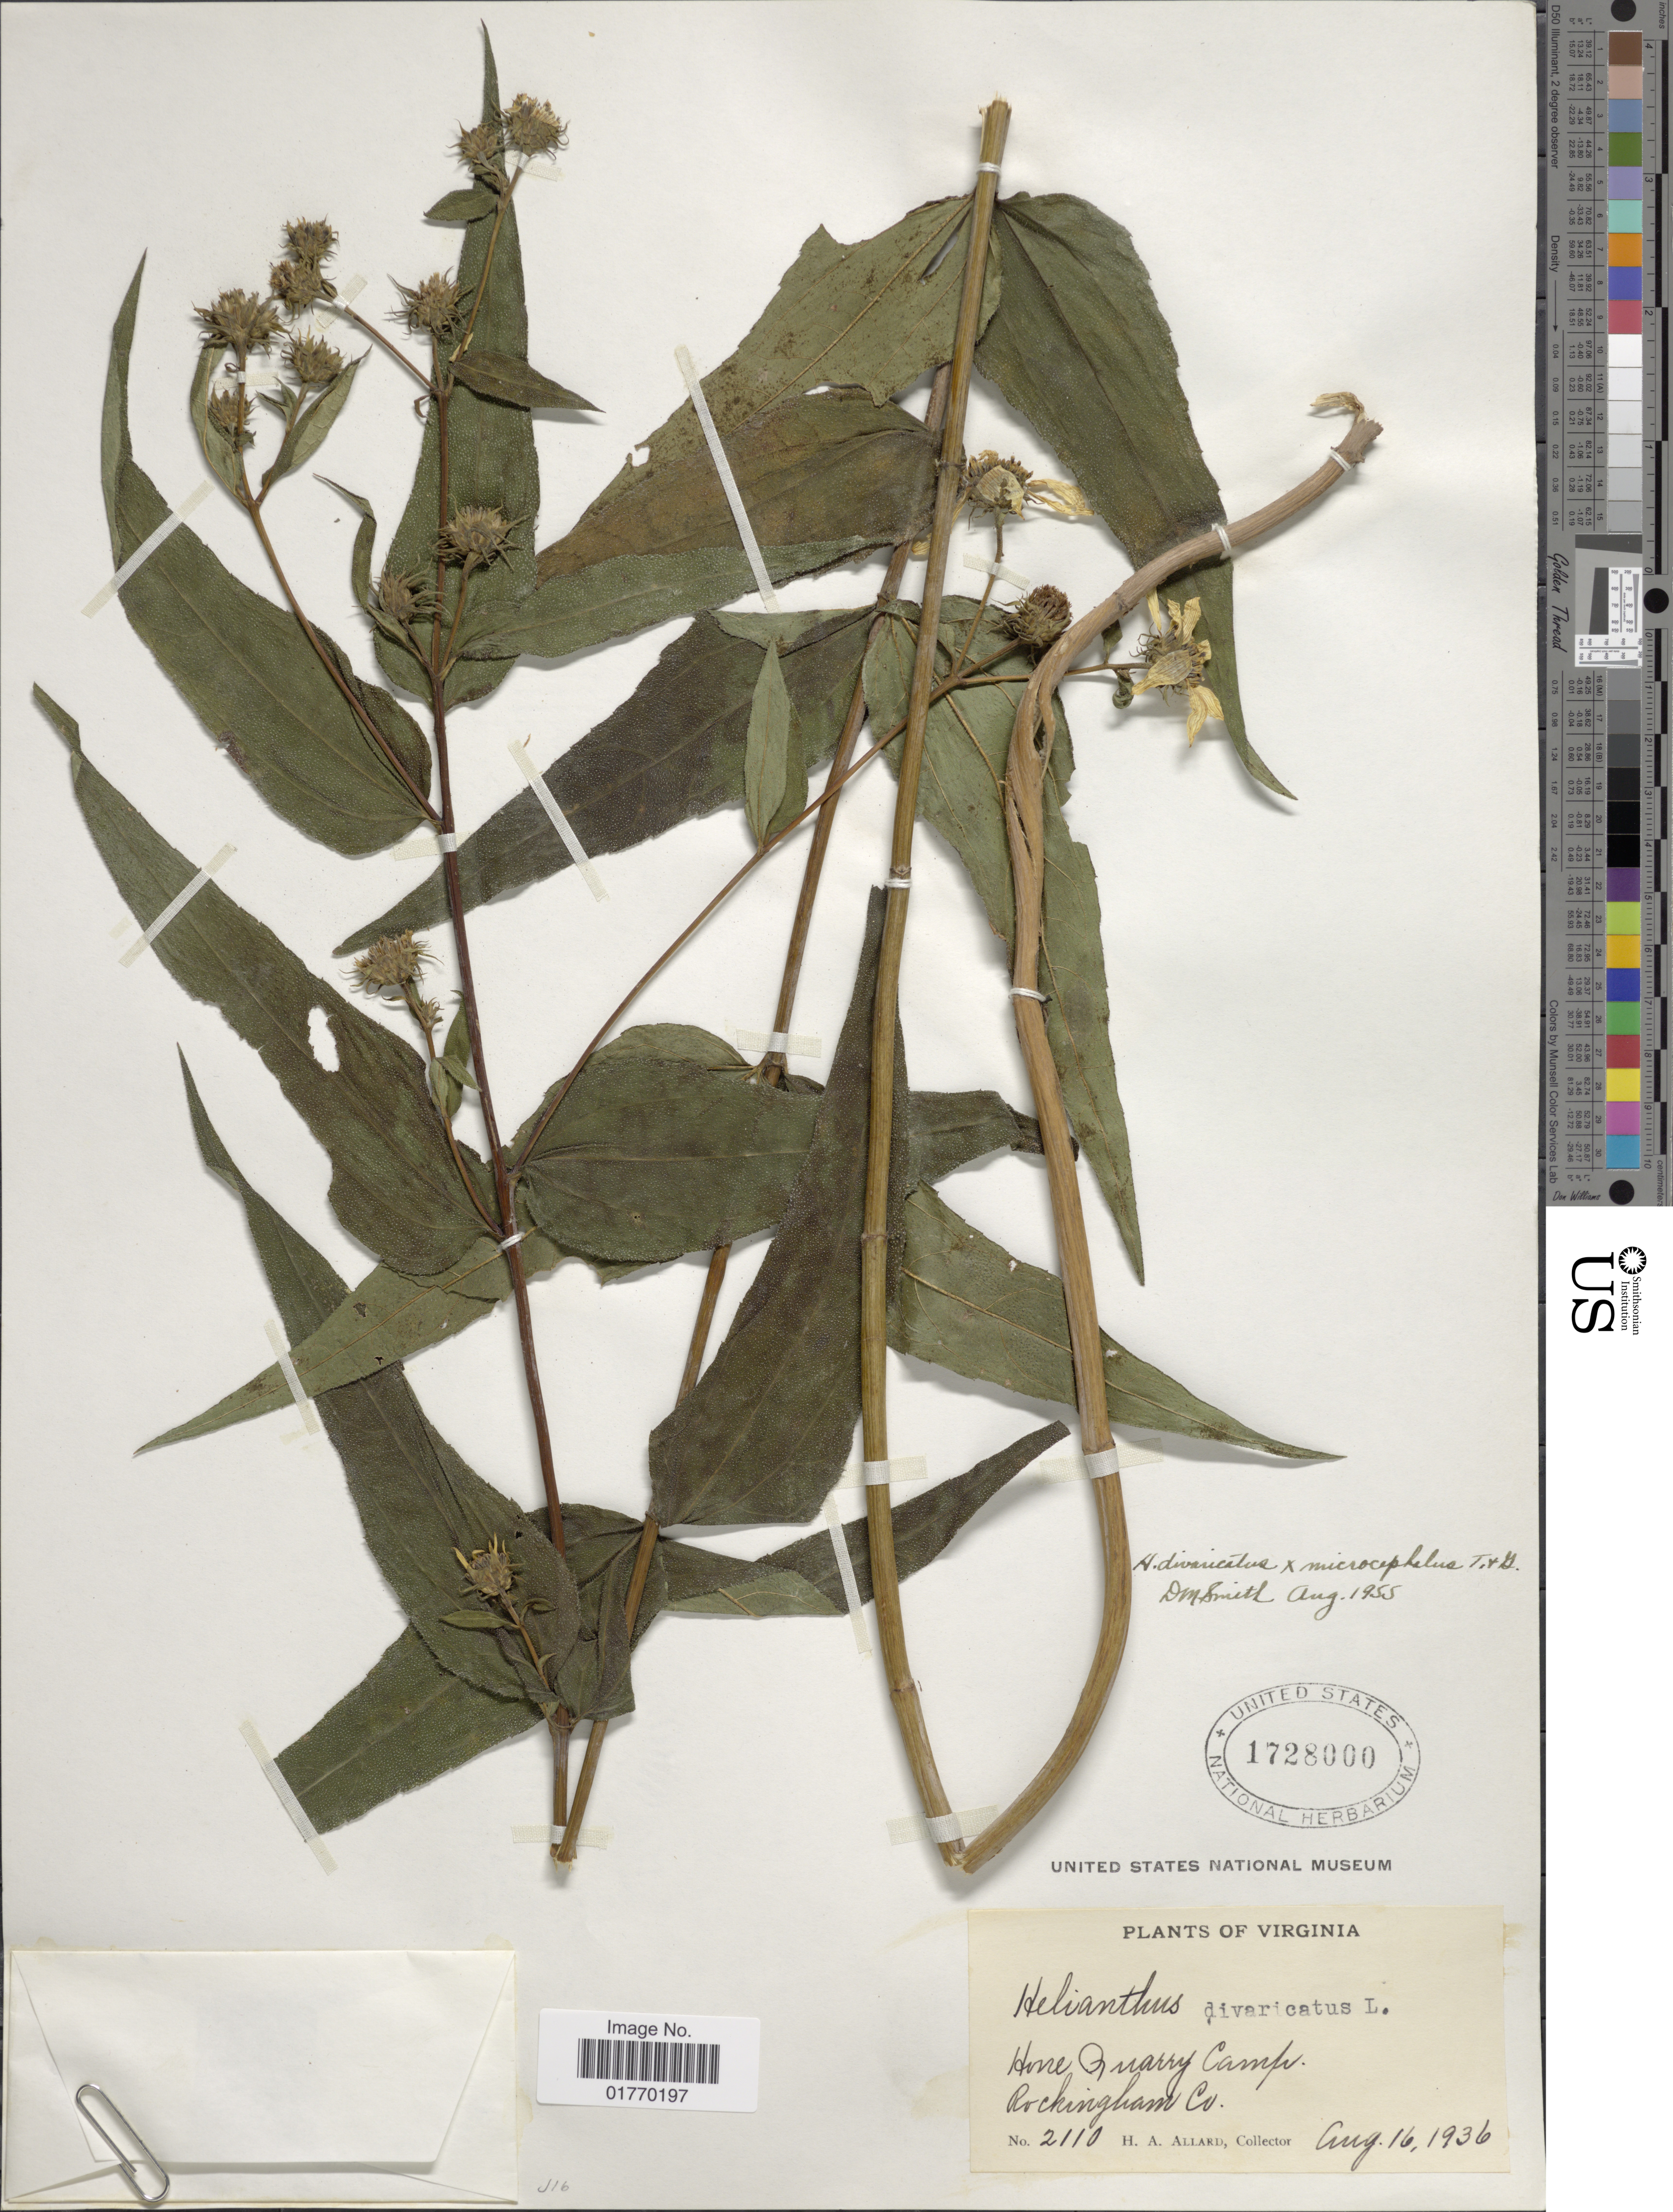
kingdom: Plantae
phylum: Tracheophyta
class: Magnoliopsida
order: Asterales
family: Asteraceae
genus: Helianthus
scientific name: Helianthus divaricatus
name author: L.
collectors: H. A. Allard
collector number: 2110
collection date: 1936-08-16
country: United States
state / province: Virginia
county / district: Rockingham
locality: Hone Quarry Camp, Rockingham Co.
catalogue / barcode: US 1728000